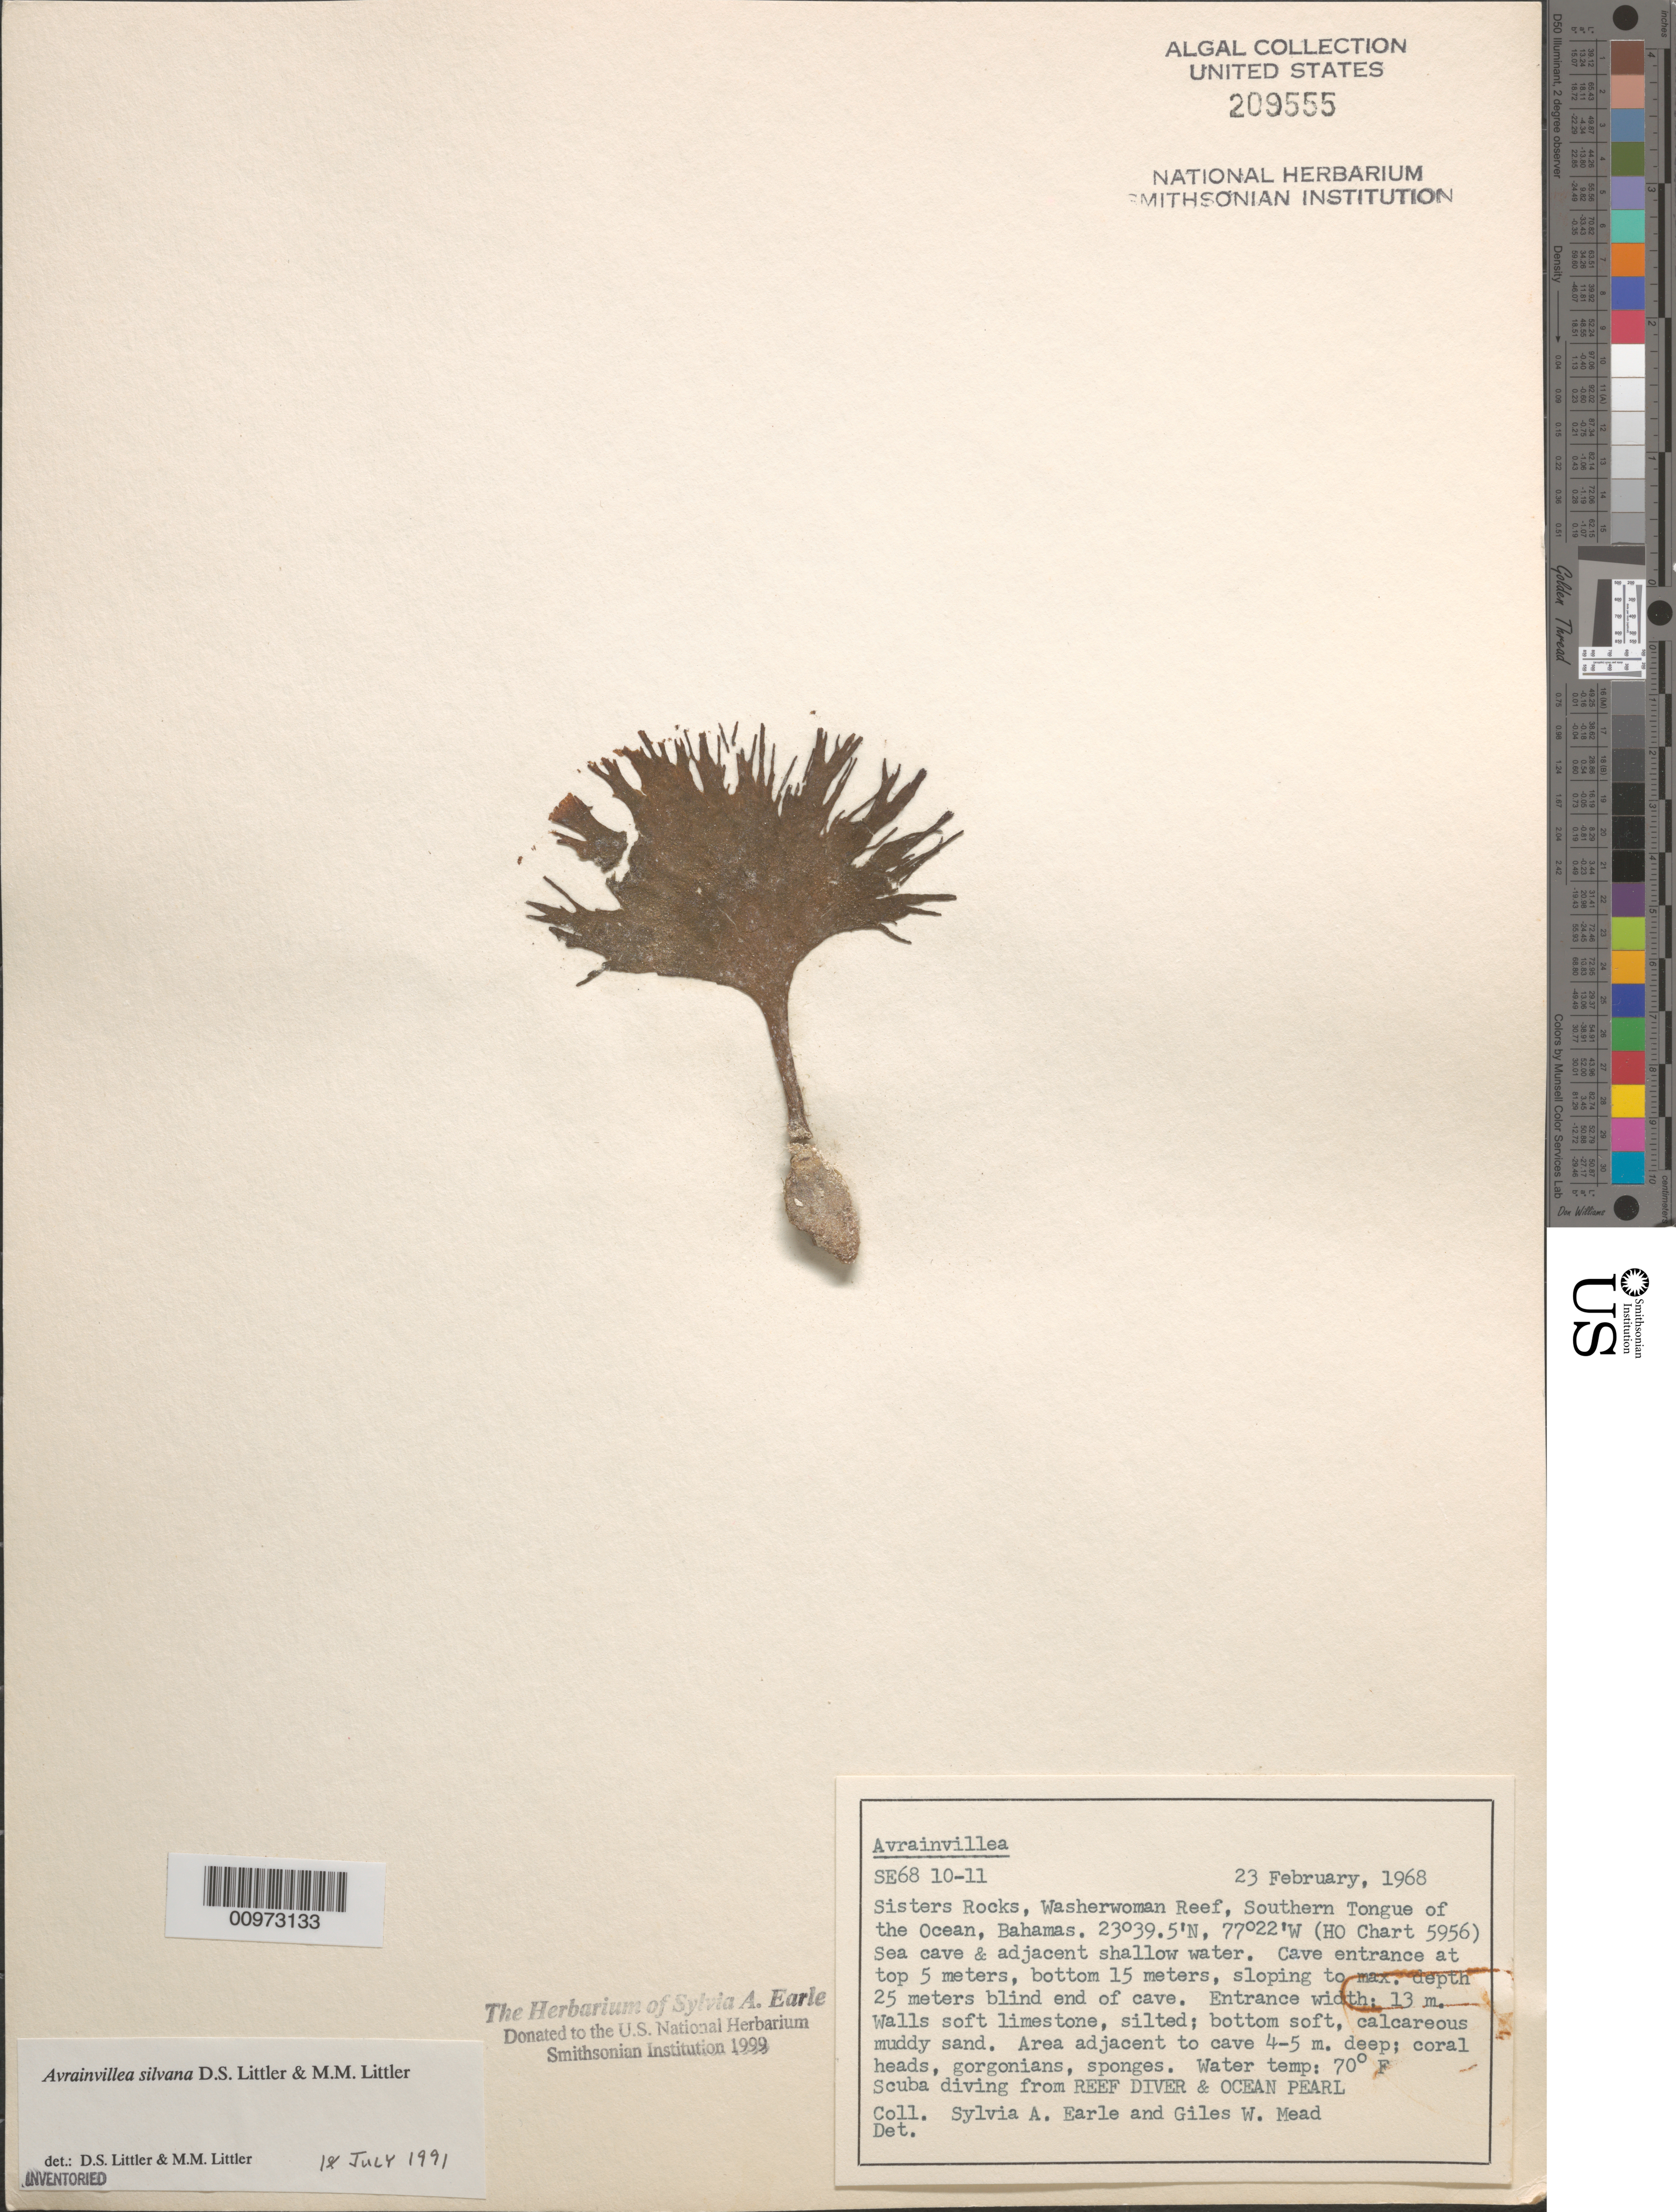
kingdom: Plantae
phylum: Chlorophyta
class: Ulvophyceae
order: Bryopsidales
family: Dichotomosiphonaceae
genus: Avrainvillea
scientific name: Avrainvillea silvana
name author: D.S. Littler & Littler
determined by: Littler, D. S.; Littler, M. M.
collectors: S. A. Earle & G. W. Mead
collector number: SE 6810-11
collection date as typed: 23 Feb 1968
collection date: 1968-02-23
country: Bahamas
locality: Sisters Rocks, Washerwoman Reef, Southern Tongue of the Ocean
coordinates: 23 39.5' N, 77 22' W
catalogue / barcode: US 209555